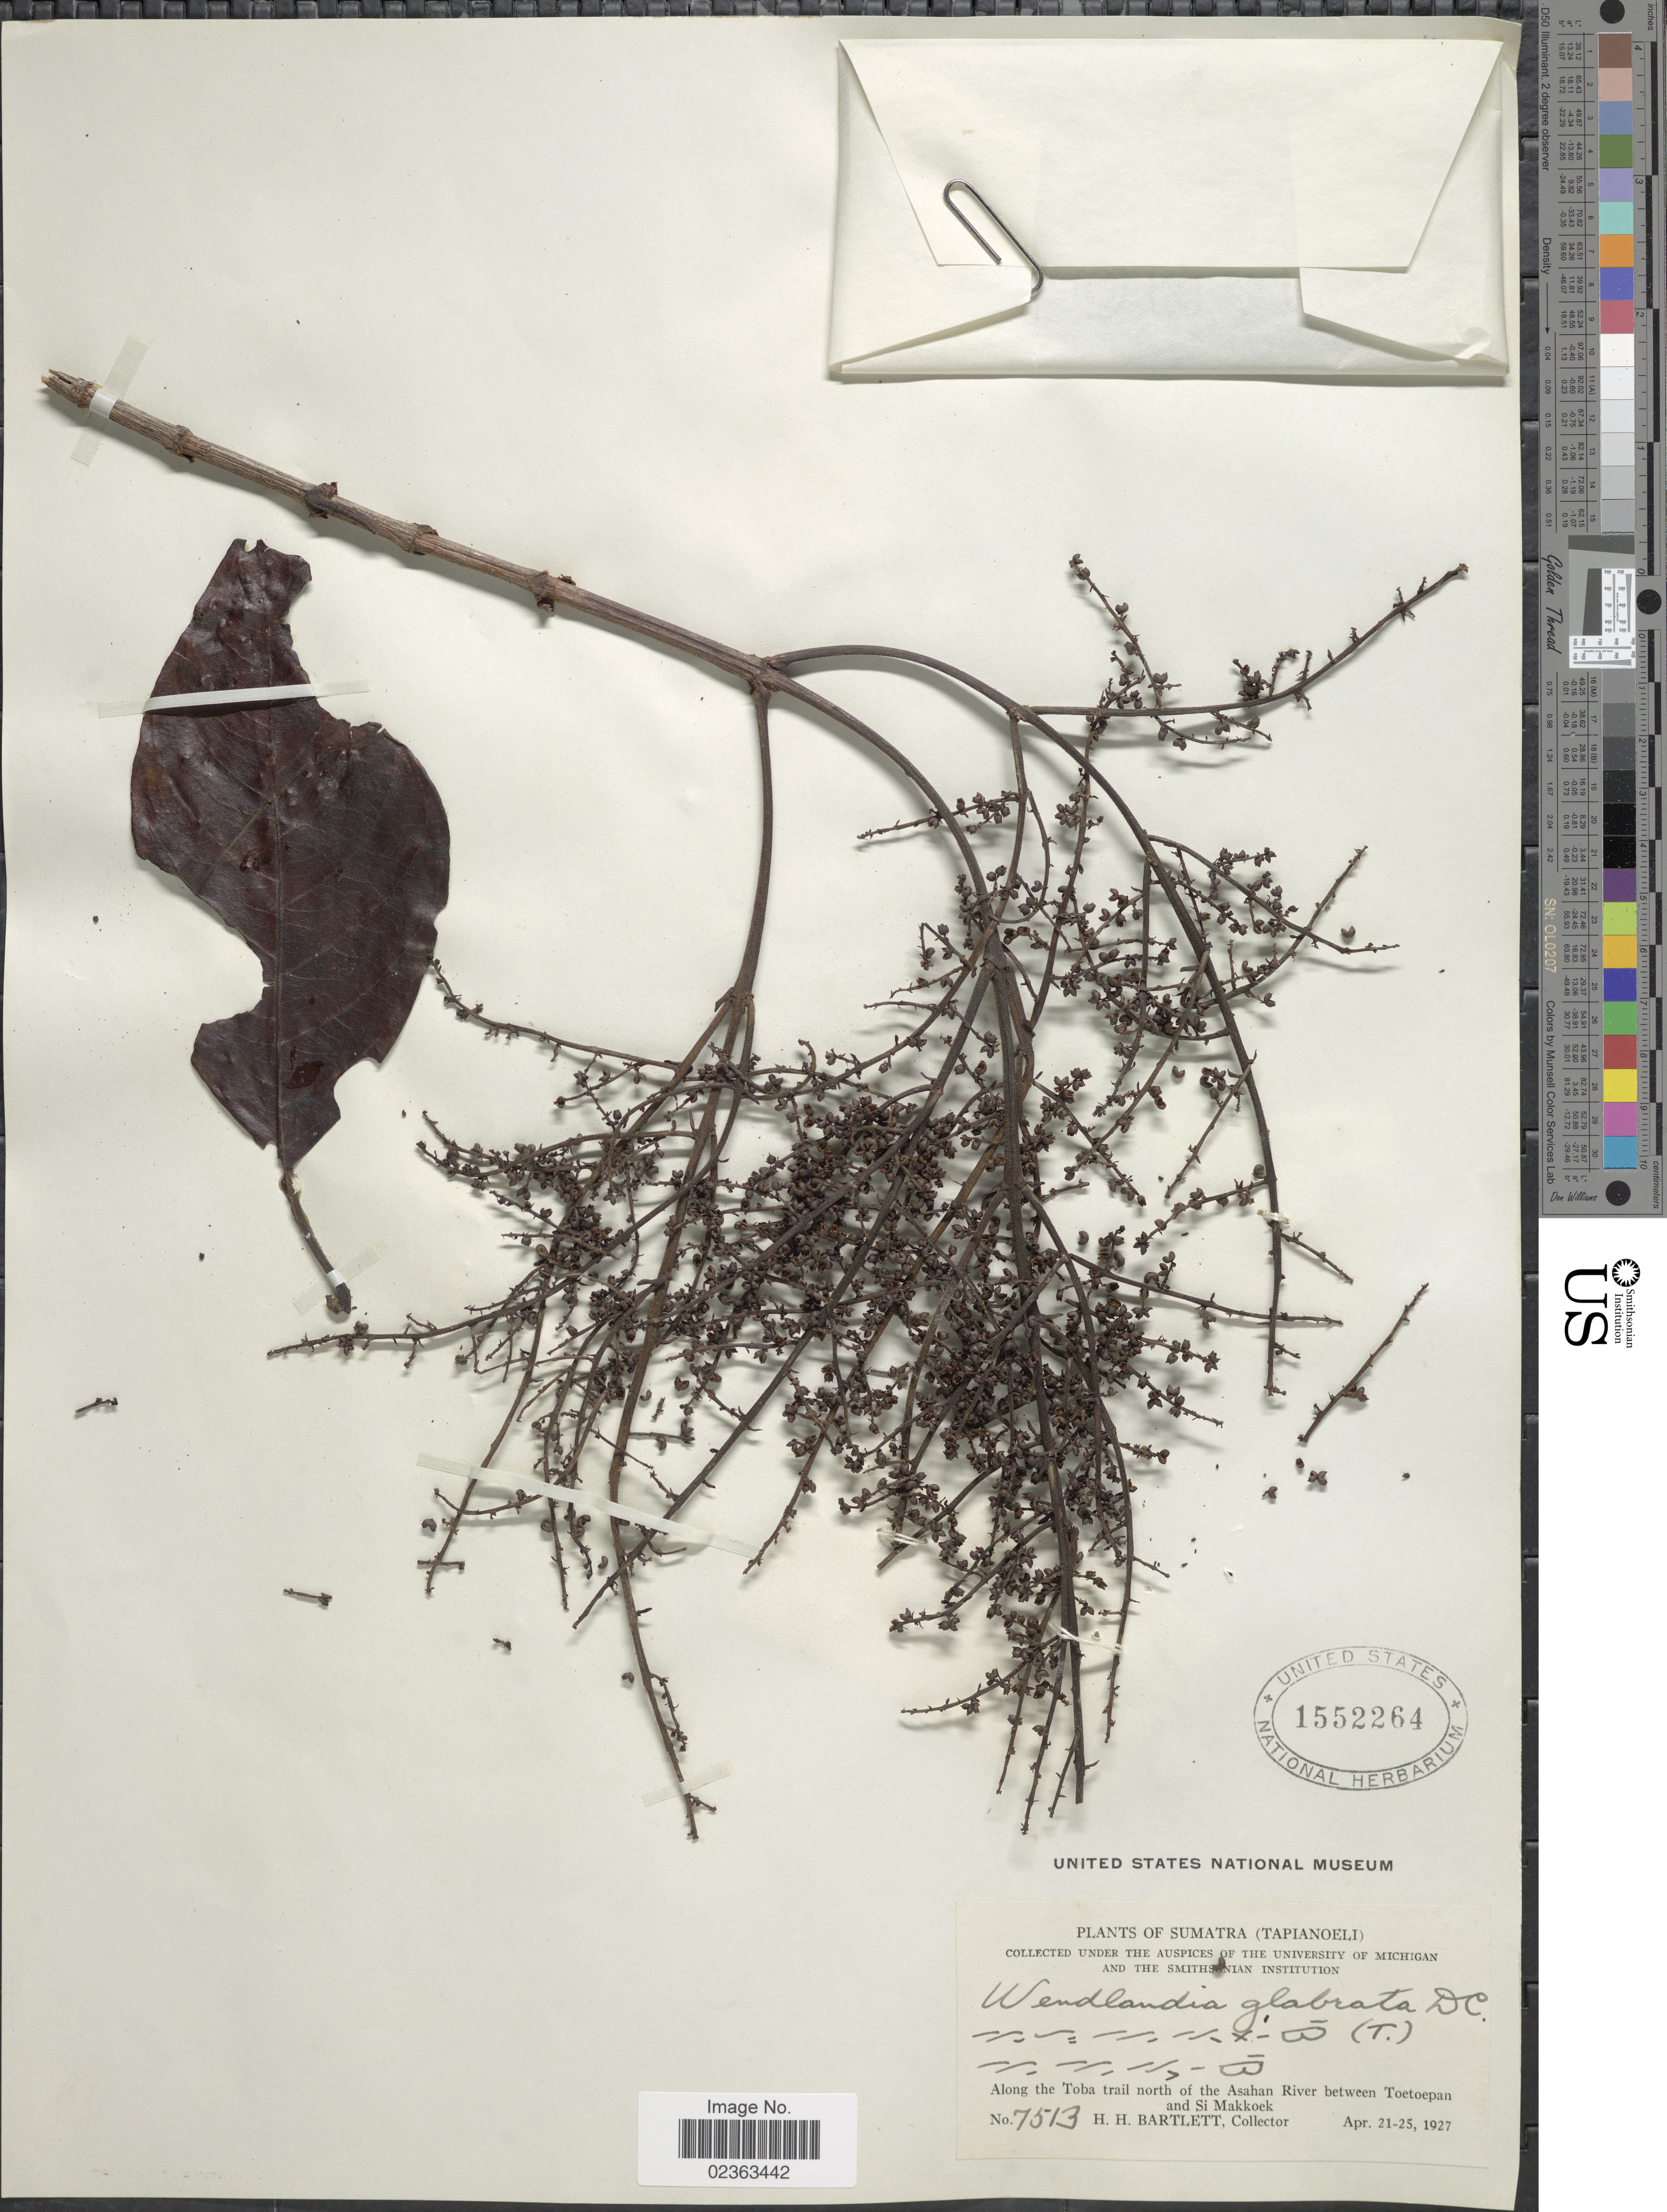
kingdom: Plantae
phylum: Tracheophyta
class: Magnoliopsida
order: Gentianales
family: Rubiaceae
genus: Wendlandia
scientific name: Wendlandia glabrata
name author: DC.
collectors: H. H. Bartlett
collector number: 7513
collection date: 1927-04-21/1927-04-25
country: Indonesia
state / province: Sumatra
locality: (Tapianoeli) along the Toba trail north of the Asahan River between Toetoepan and Si Makkoek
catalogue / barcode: US 1552264